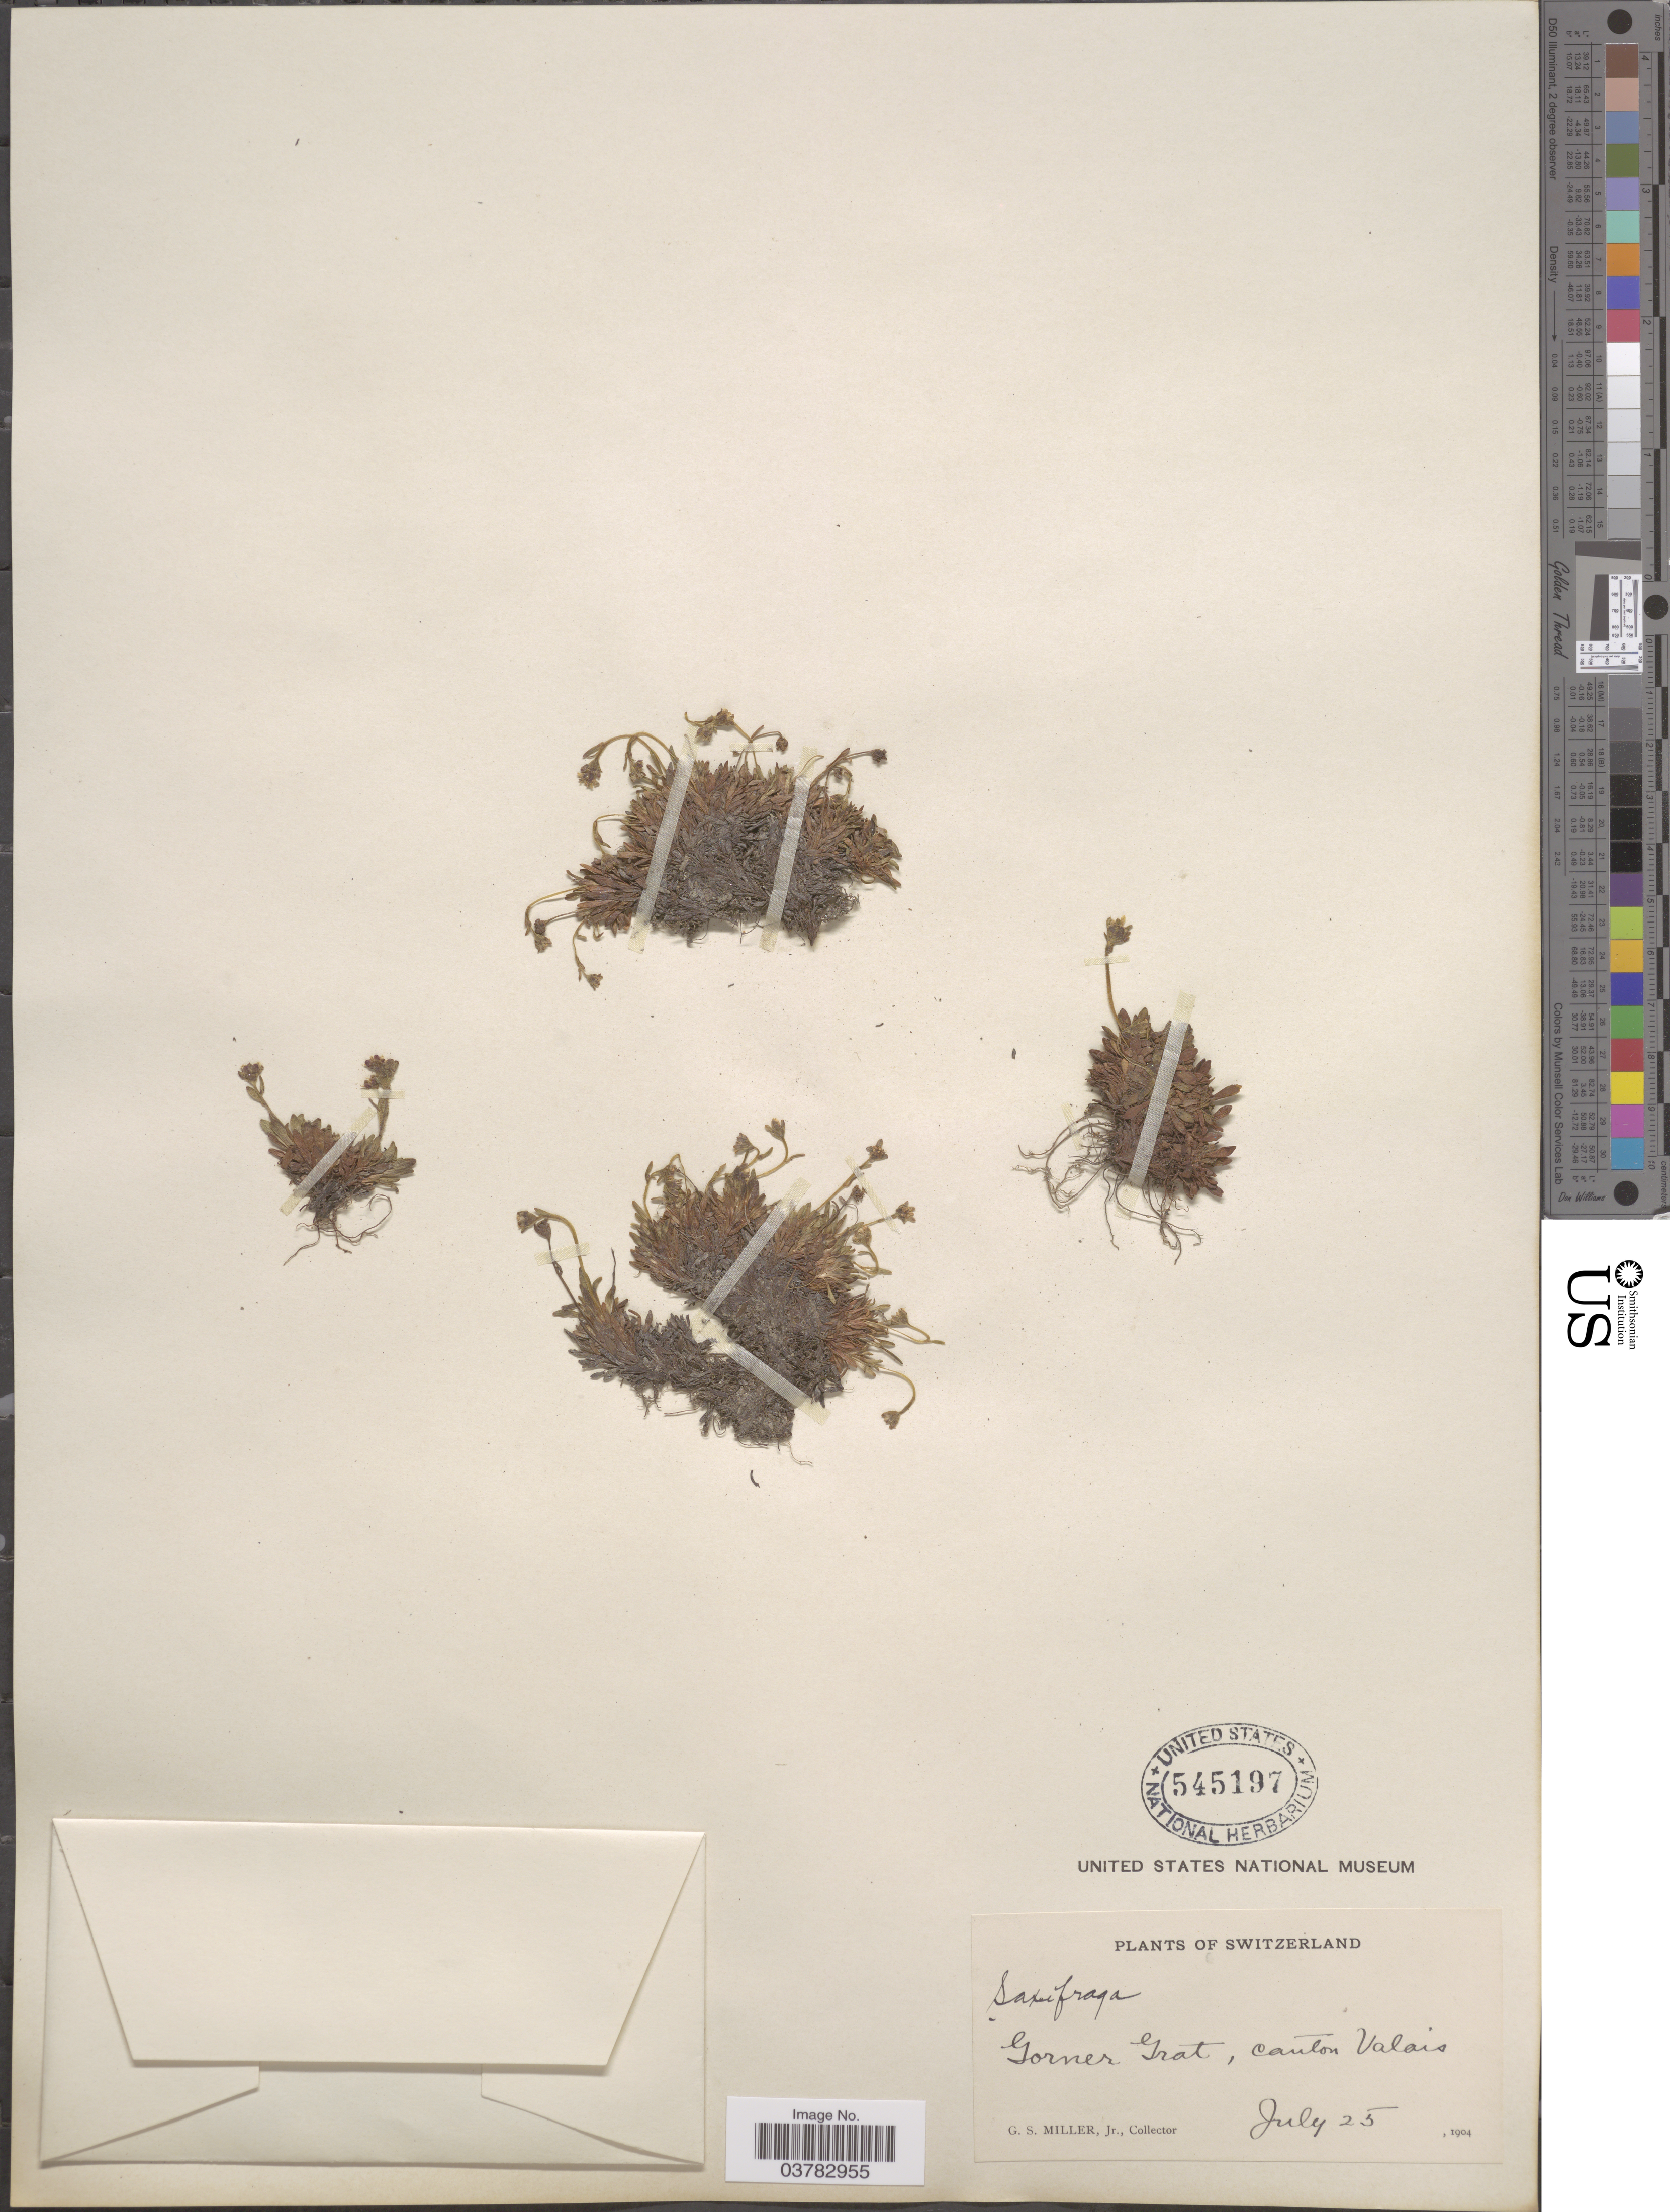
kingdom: Plantae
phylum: Tracheophyta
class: Magnoliopsida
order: Saxifragales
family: Saxifragaceae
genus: Saxifraga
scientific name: Saxifraga sp.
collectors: G. S. Miller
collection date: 1904-07-25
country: Switzerland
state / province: Valais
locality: Gorner Grat, canton Valais.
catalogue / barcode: US 545197